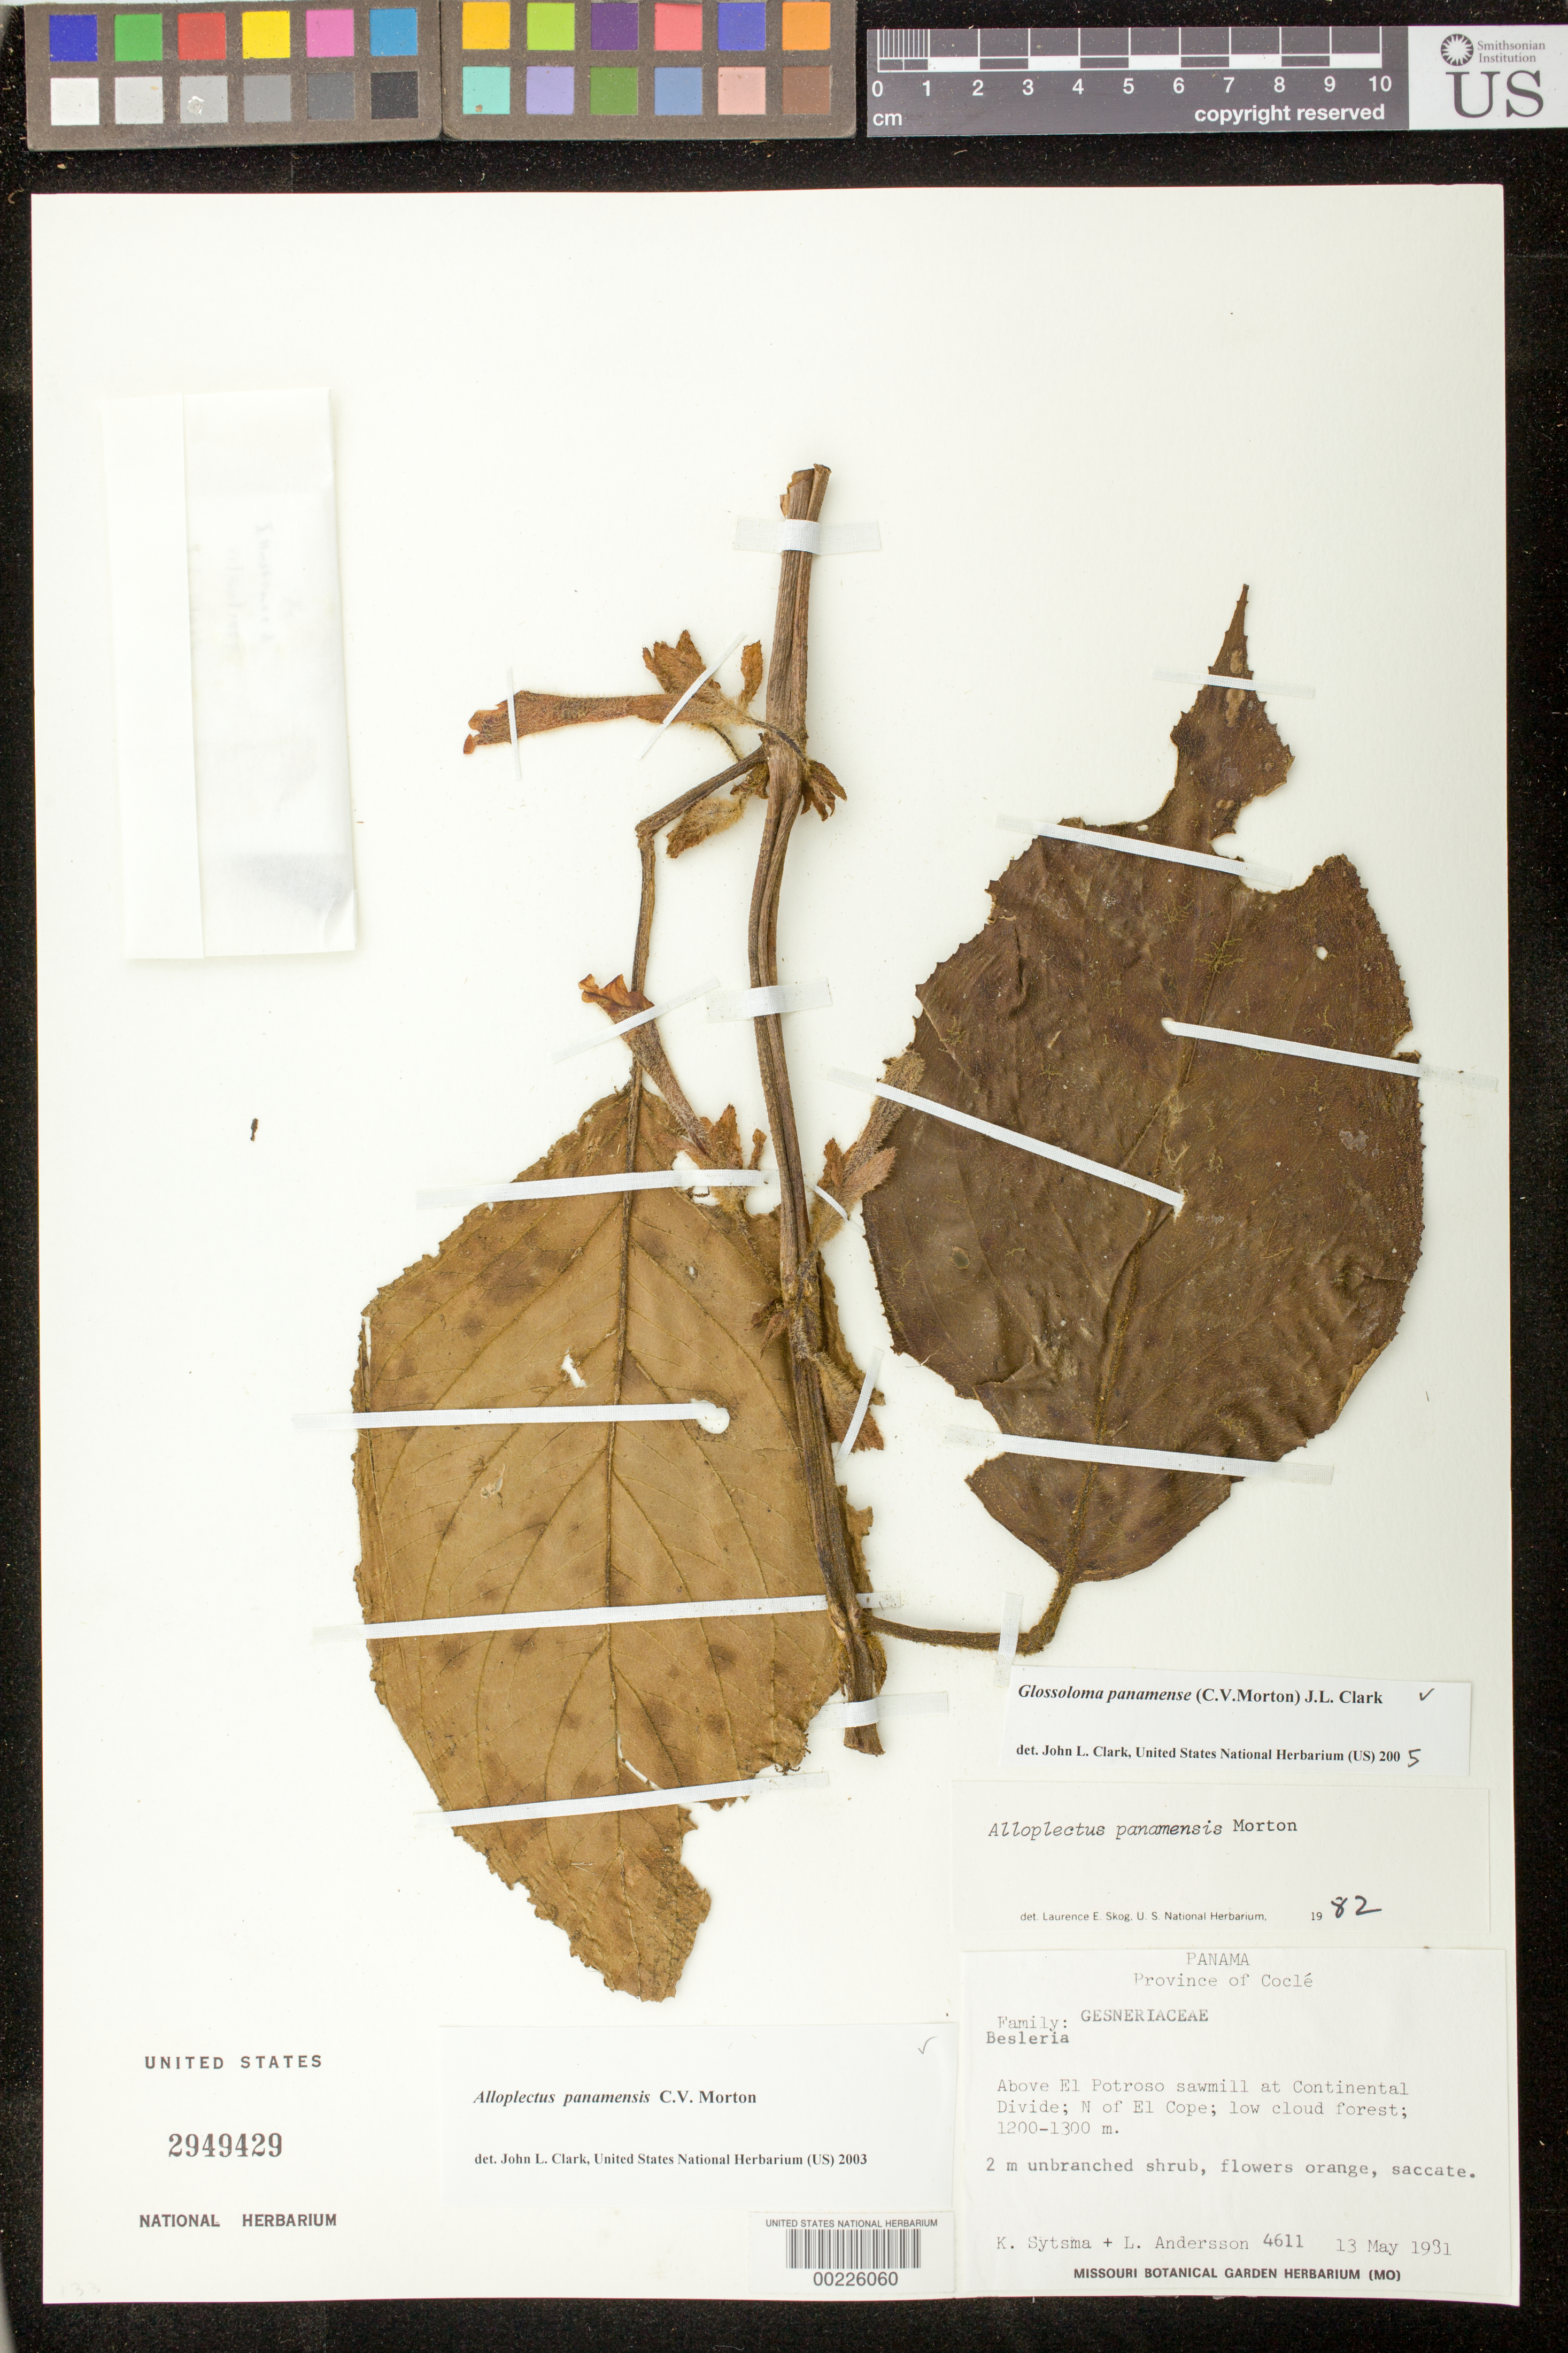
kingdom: Plantae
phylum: Tracheophyta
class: Magnoliopsida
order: Lamiales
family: Gesneriaceae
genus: Glossoloma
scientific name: Glossoloma panamense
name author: (C.V. Morton) J.L. Clark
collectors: K. J. Sytsma & L. Andersson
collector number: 4611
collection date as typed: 13 May 1981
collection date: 1981-05-13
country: Panama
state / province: Coclé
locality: Above El Potroso sawmill at continental divide, N of El Cope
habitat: Low cloud forest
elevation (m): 1200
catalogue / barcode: US 2949429